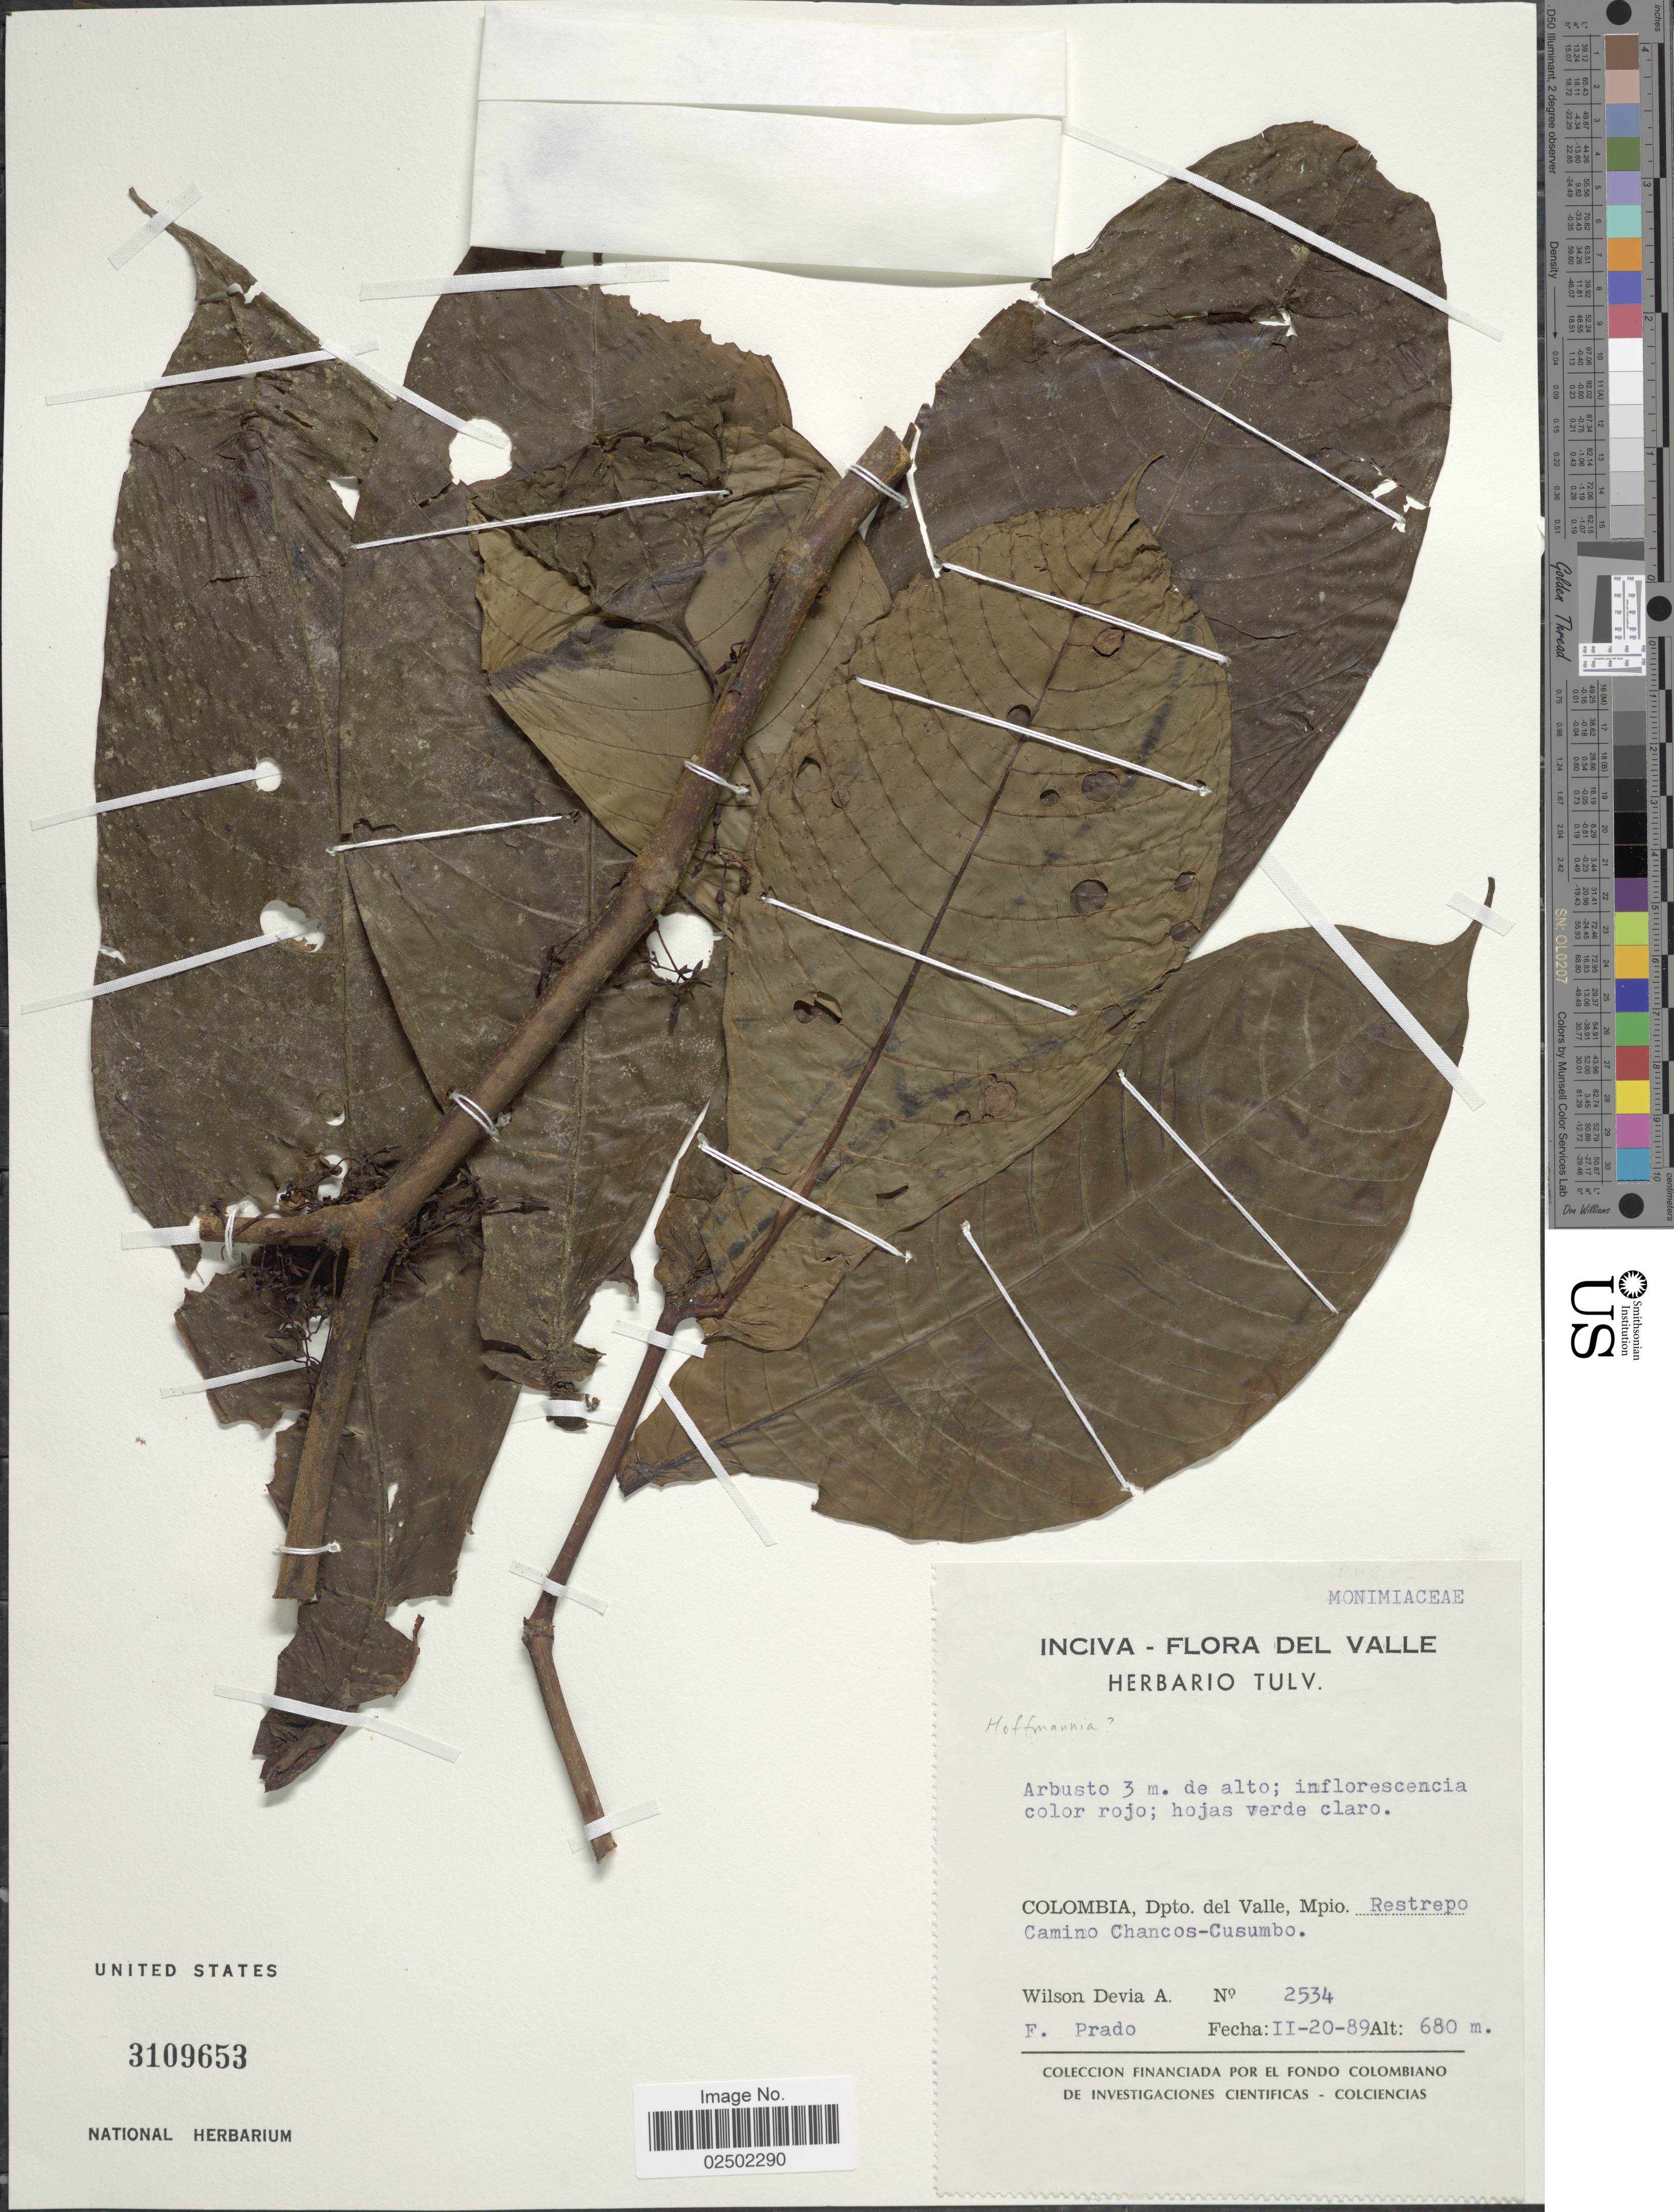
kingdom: Plantae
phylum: Tracheophyta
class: Magnoliopsida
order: Gentianales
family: Rubiaceae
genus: Hoffmannia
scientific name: Hoffmannia sp.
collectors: W. Devia A. & F. Prado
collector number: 2534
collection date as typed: Transcribed d/m/y: 20/2/89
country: Colombia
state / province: Valle del Cauca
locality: Colombia: Dpto. del Valle, Mpio: Restrepo Camino Chancos-Cusumbo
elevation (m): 680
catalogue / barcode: US 3109653